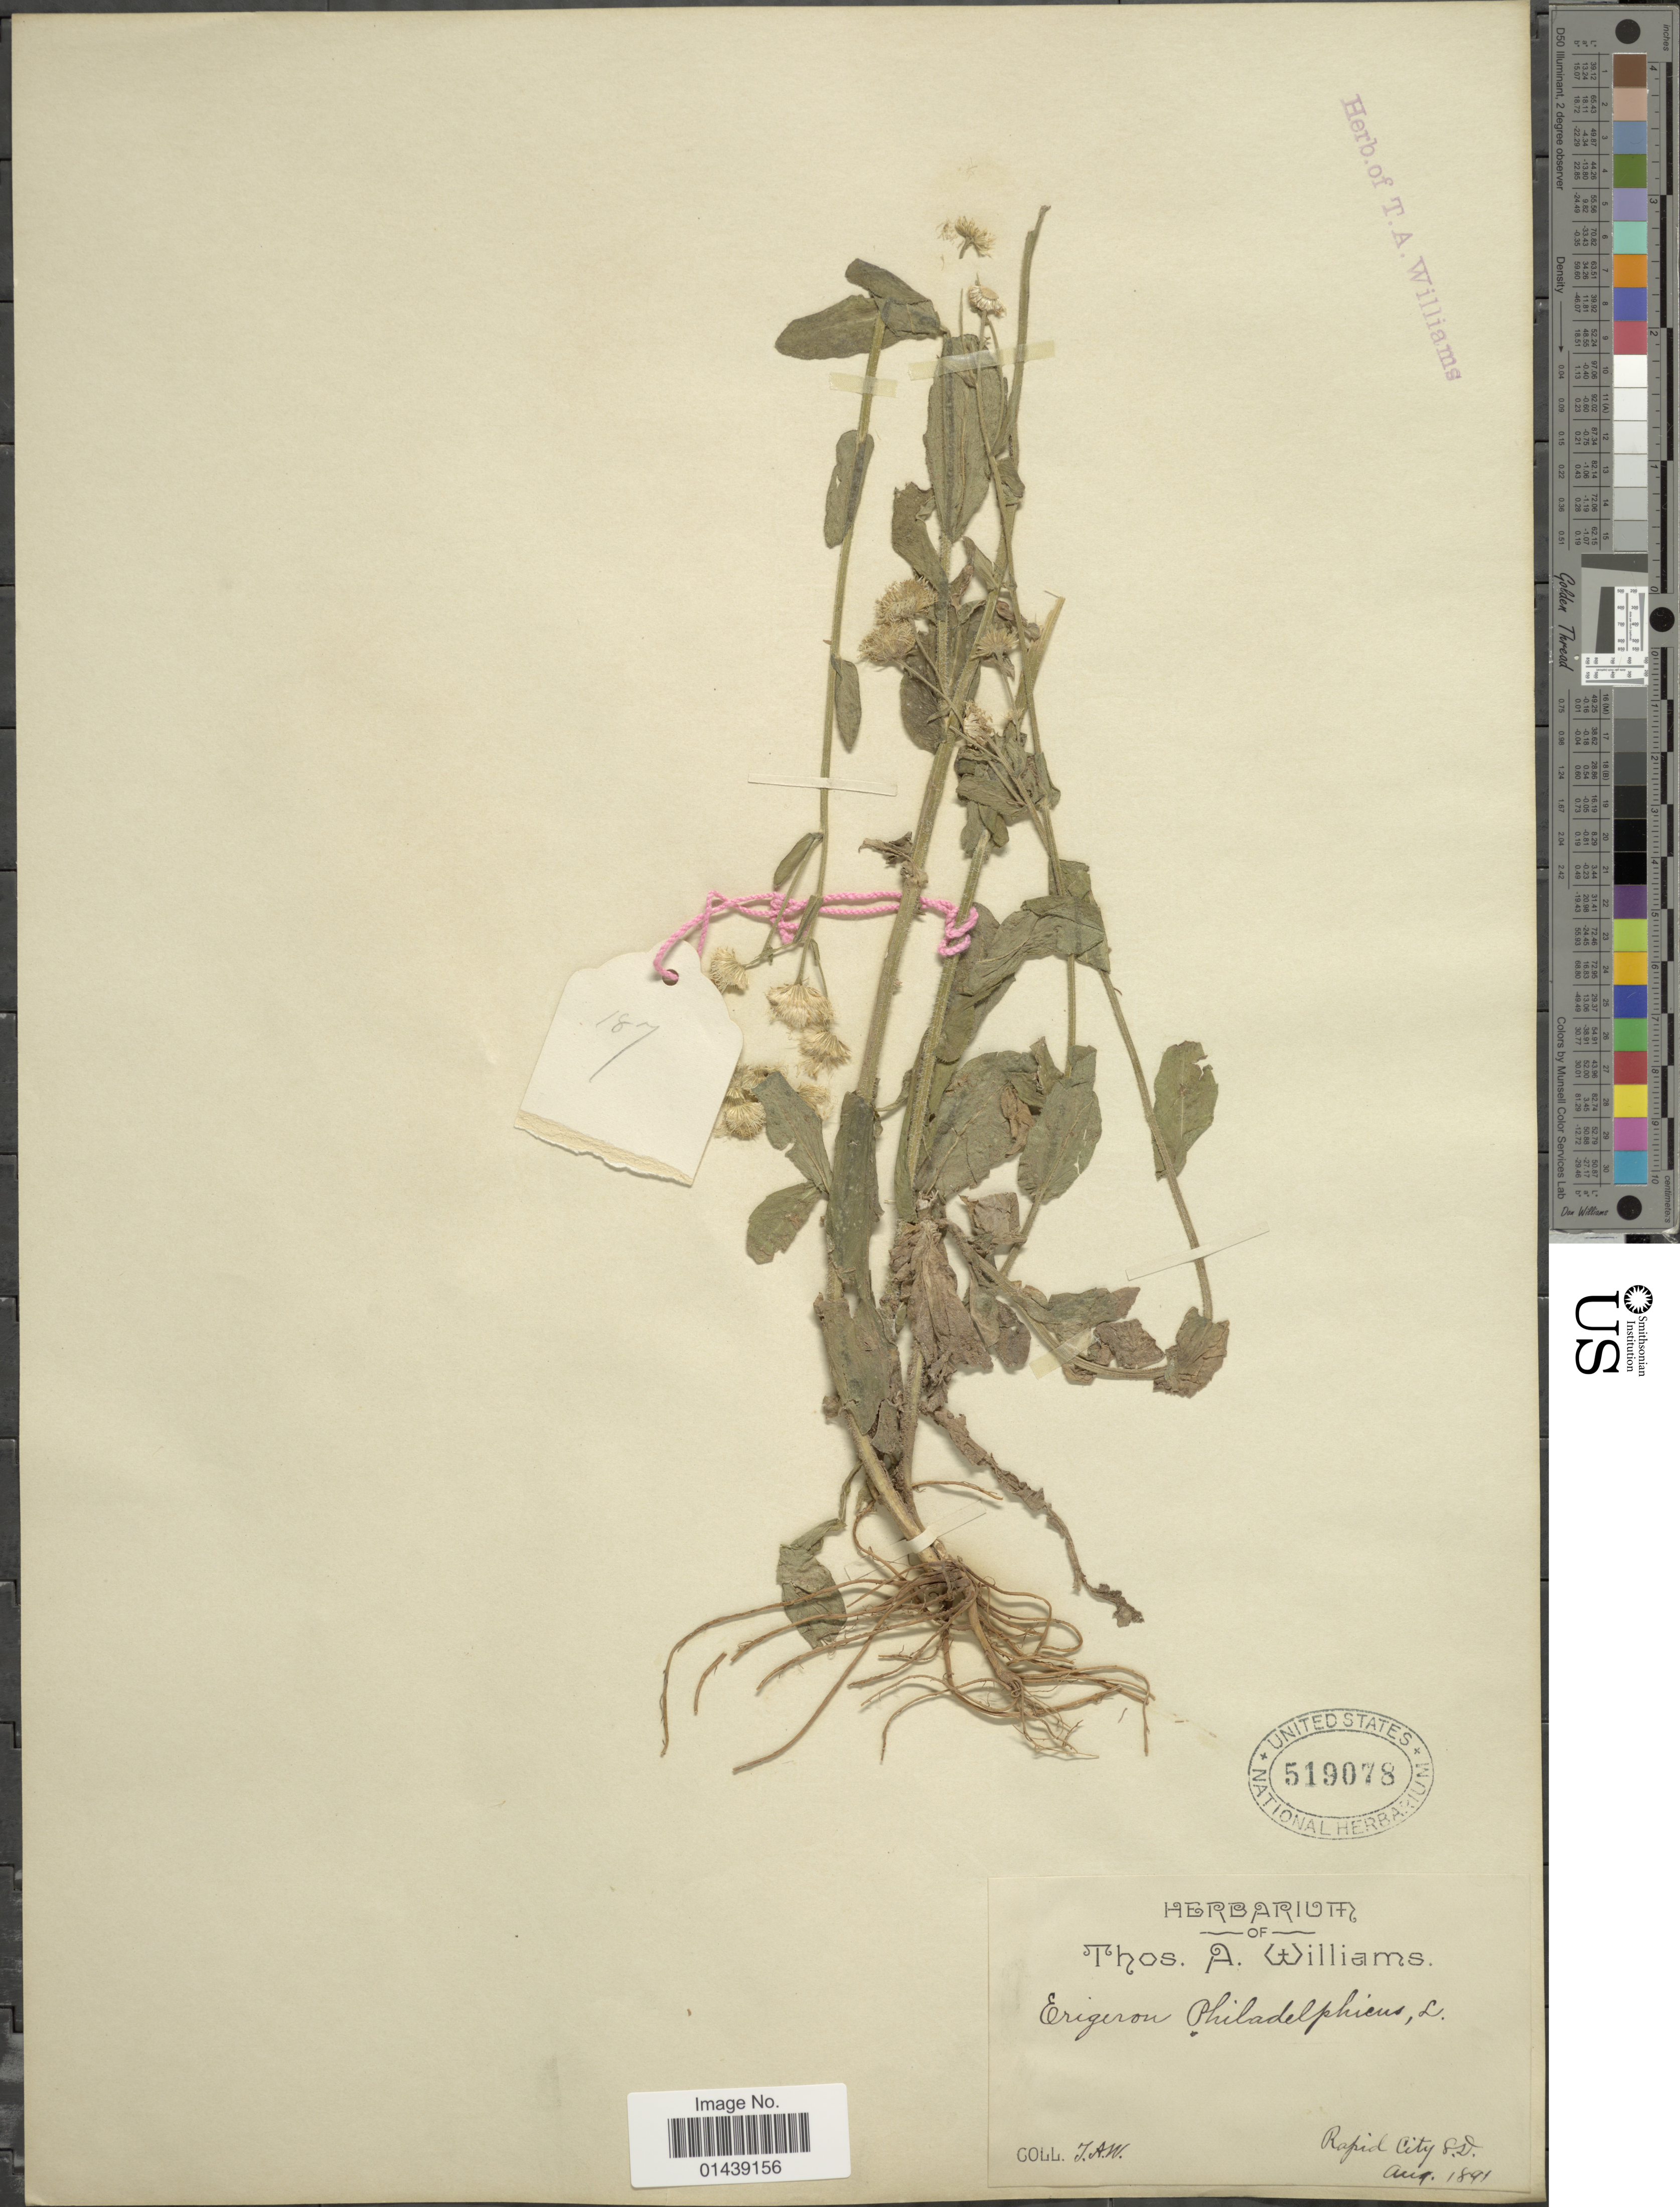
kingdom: Plantae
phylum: Tracheophyta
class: Magnoliopsida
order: Asterales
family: Asteraceae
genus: Erigeron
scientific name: Erigeron philadelphicus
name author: L.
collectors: T. A. Williams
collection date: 1891-08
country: United States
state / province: South Dakota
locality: Rapid City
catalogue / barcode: US 519078